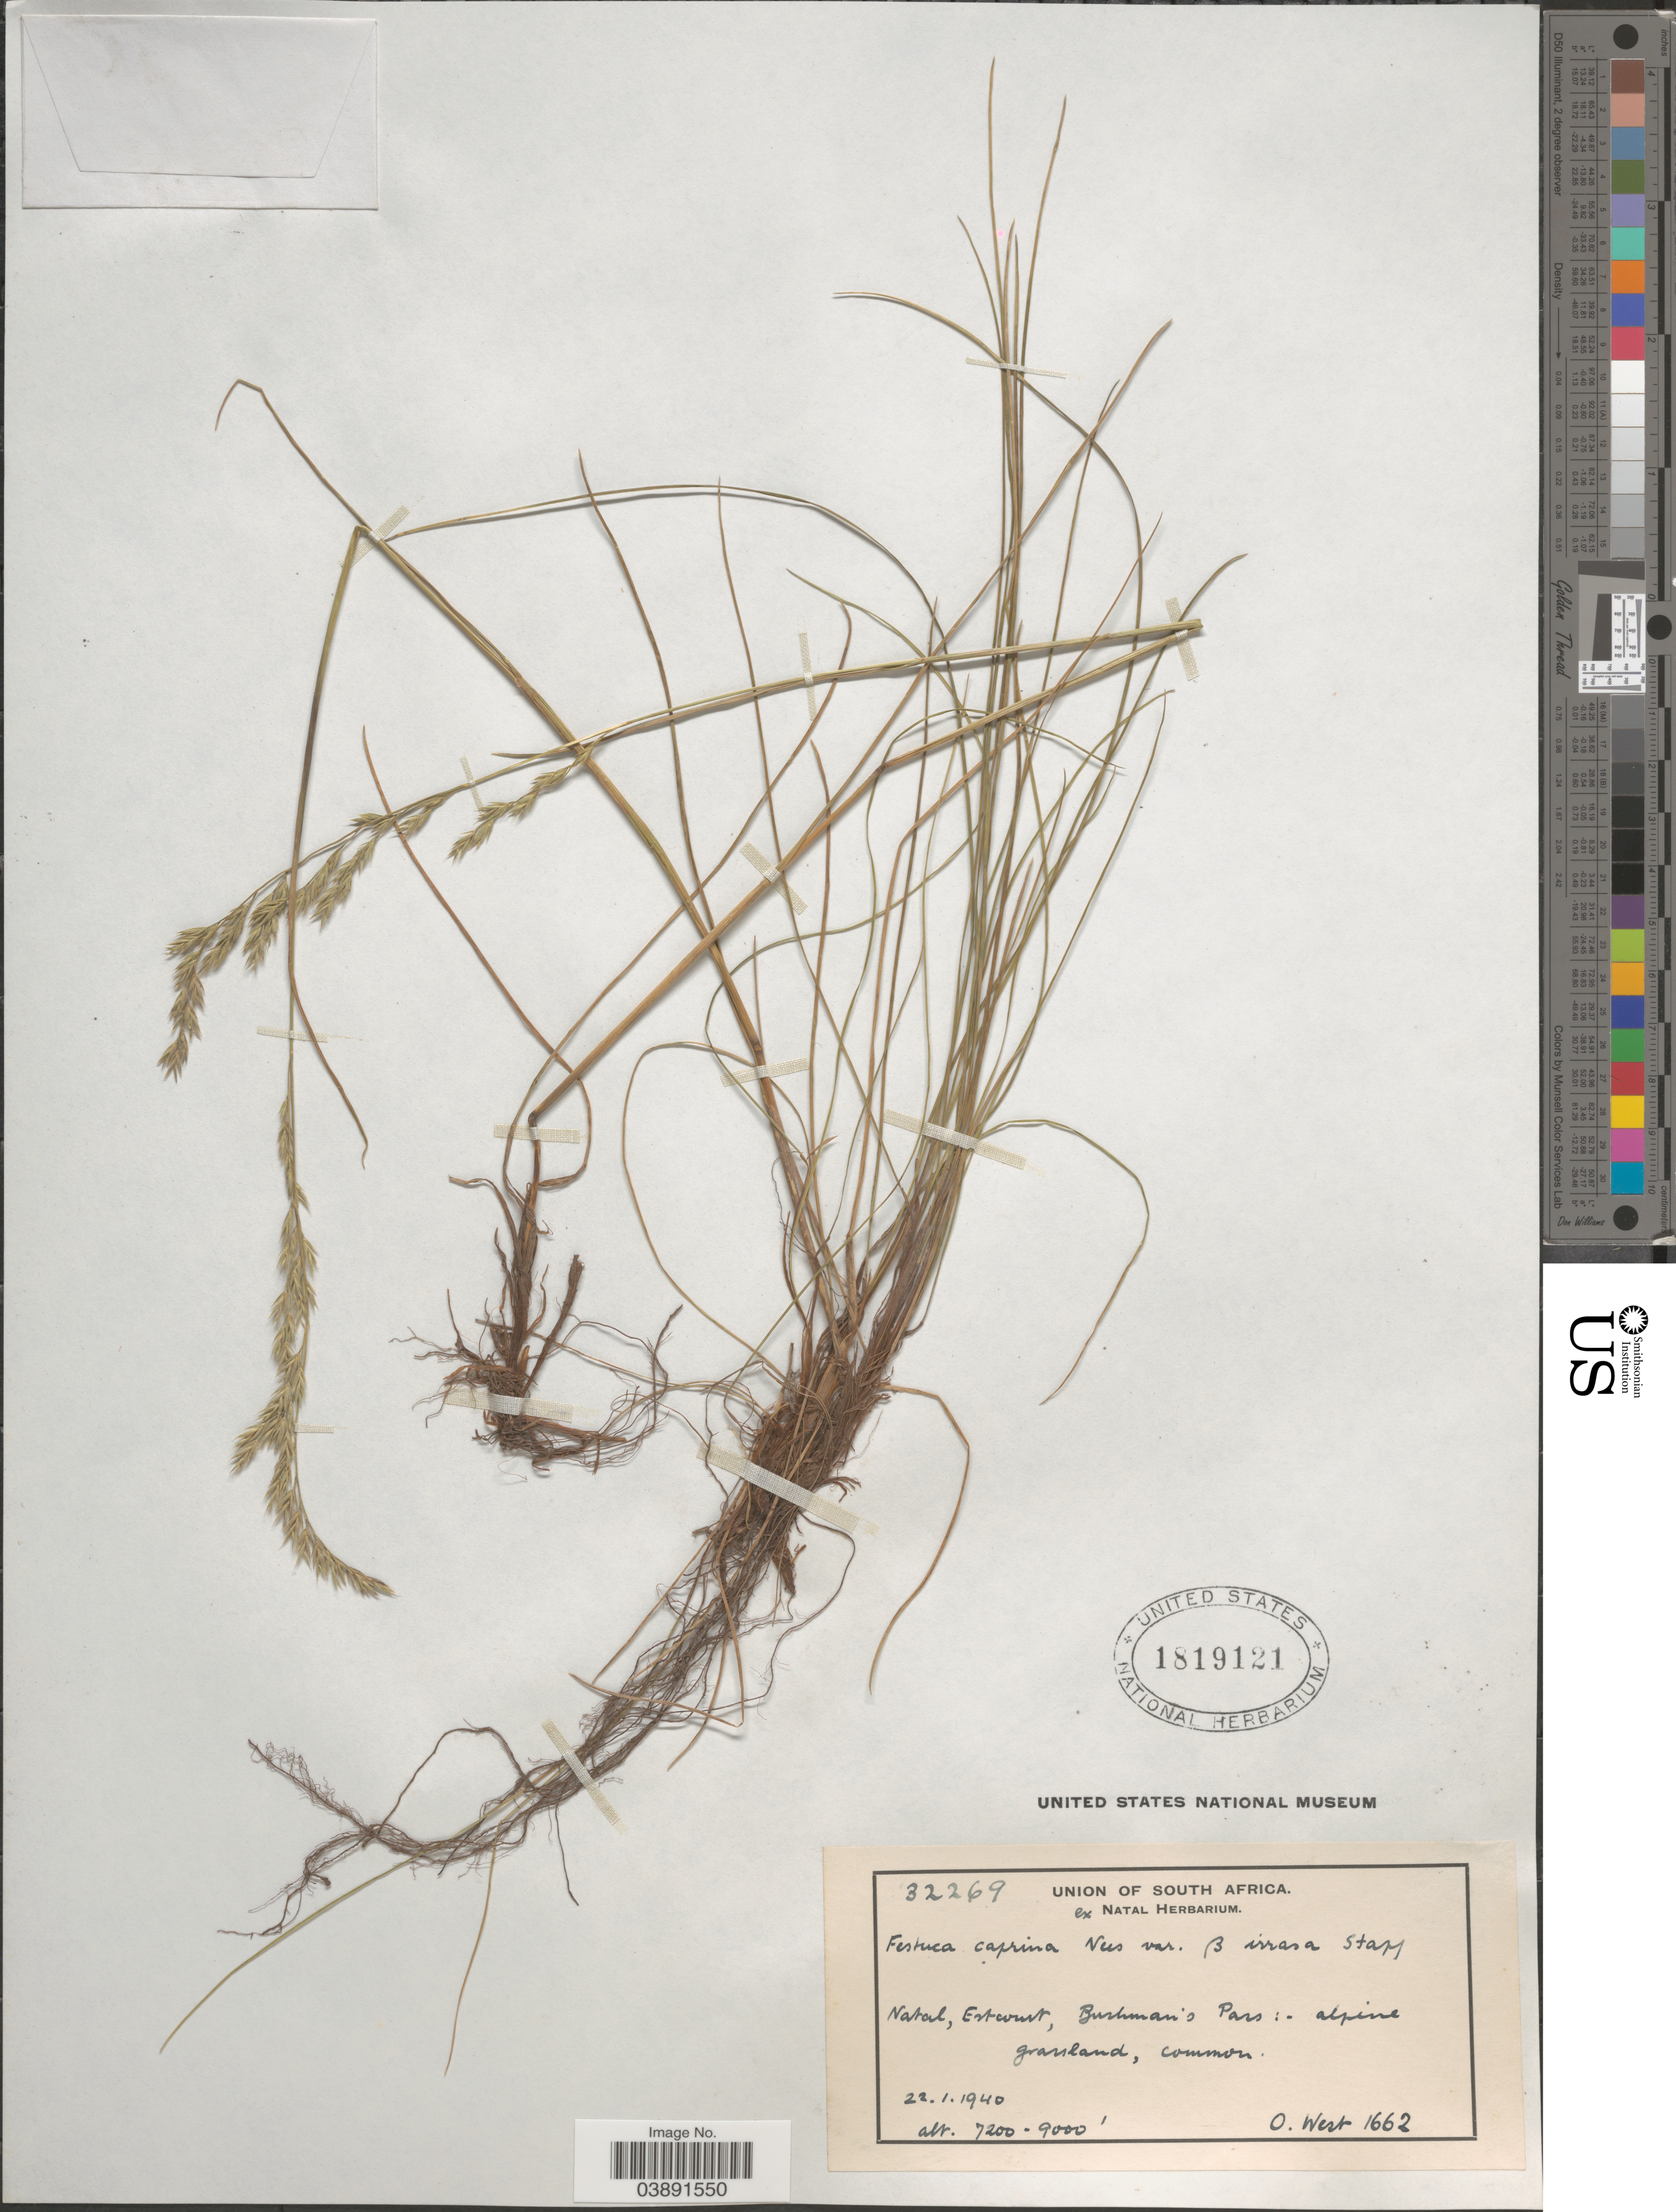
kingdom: Plantae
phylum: Tracheophyta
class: Liliopsida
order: Poales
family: Poaceae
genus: Festuca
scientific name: Festuca caprina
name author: Nees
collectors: O. West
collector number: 1662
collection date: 1940-01-22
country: South Africa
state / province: KwaZulu-Natal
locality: Union of South Africa. Natal, Estcourt, Bushman's Pass.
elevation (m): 2195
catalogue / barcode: US 1819121